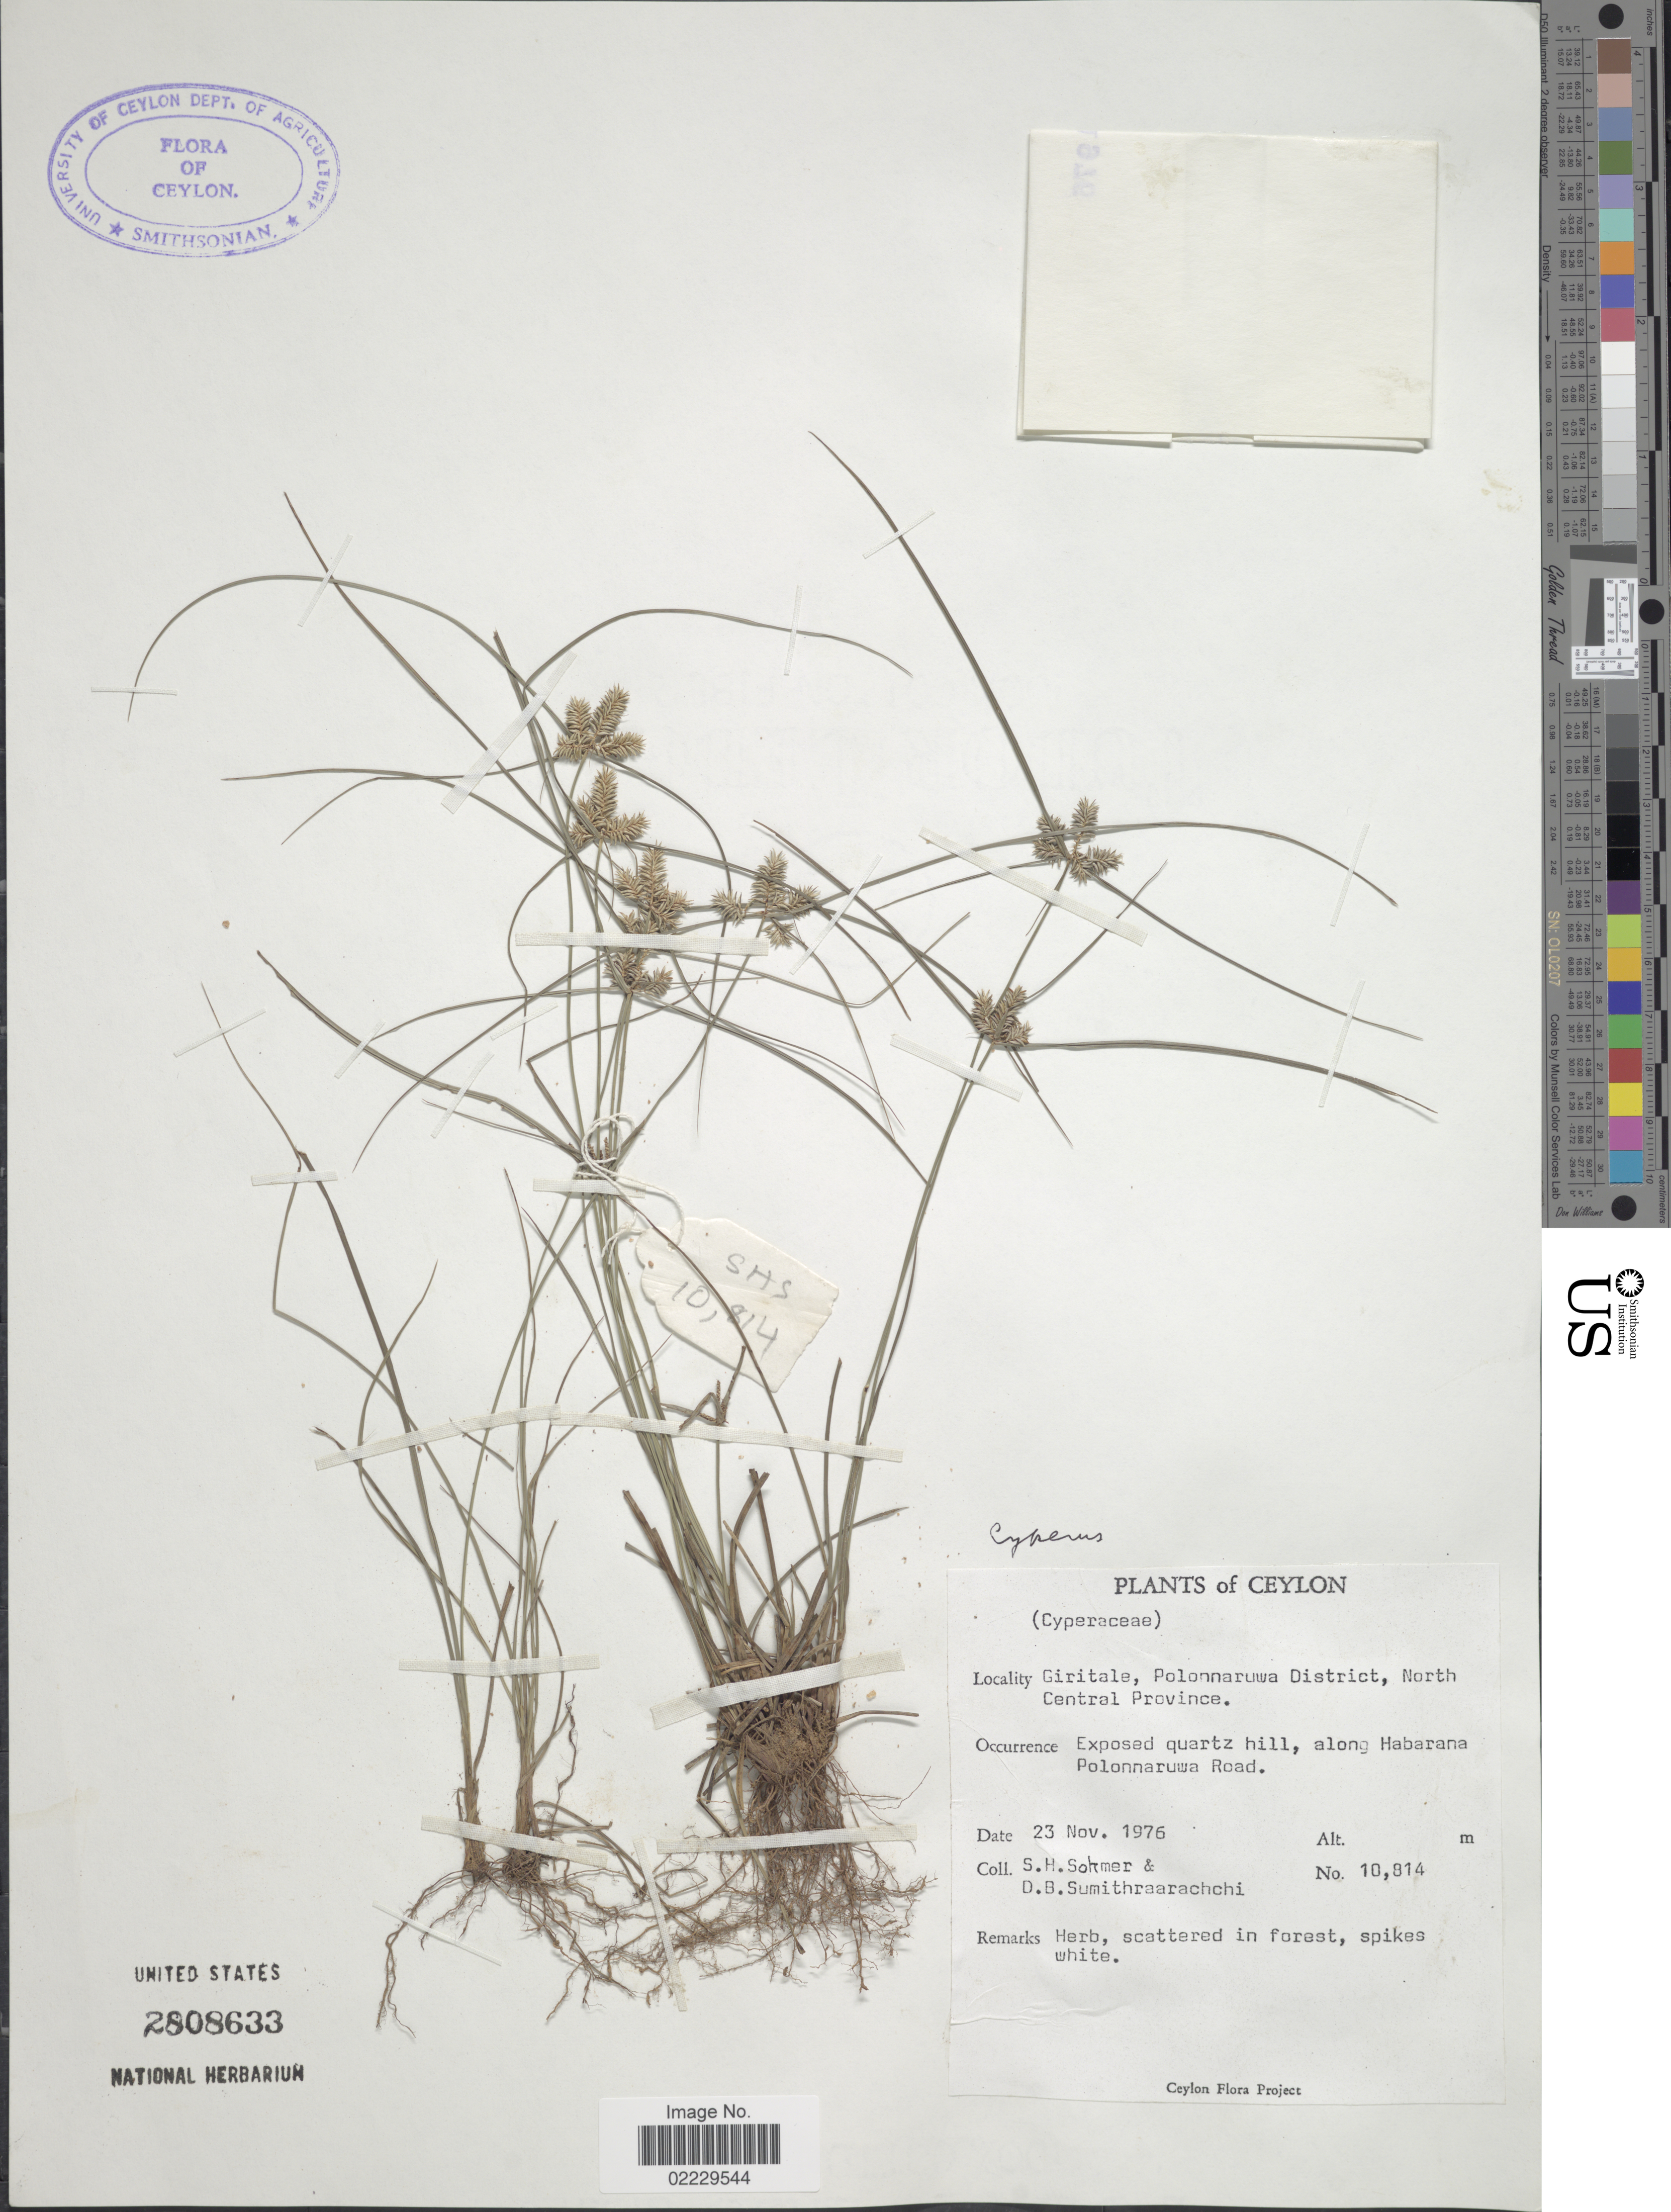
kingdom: Plantae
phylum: Tracheophyta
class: Liliopsida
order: Poales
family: Cyperaceae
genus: Cyperus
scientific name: Cyperus paniceus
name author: (Rottb.) Boeckeler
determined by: Strong, Mark T., (BOT), Smithsonian Institution - National Museum of Natural History (UNITED STATES)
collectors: S. H. Sohmer & D. B. Sumithraarachchi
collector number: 10814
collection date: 1976-11-23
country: Sri Lanka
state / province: North Central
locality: Giritale, Polonnaruwa District, North Central Province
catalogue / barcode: US 2808633